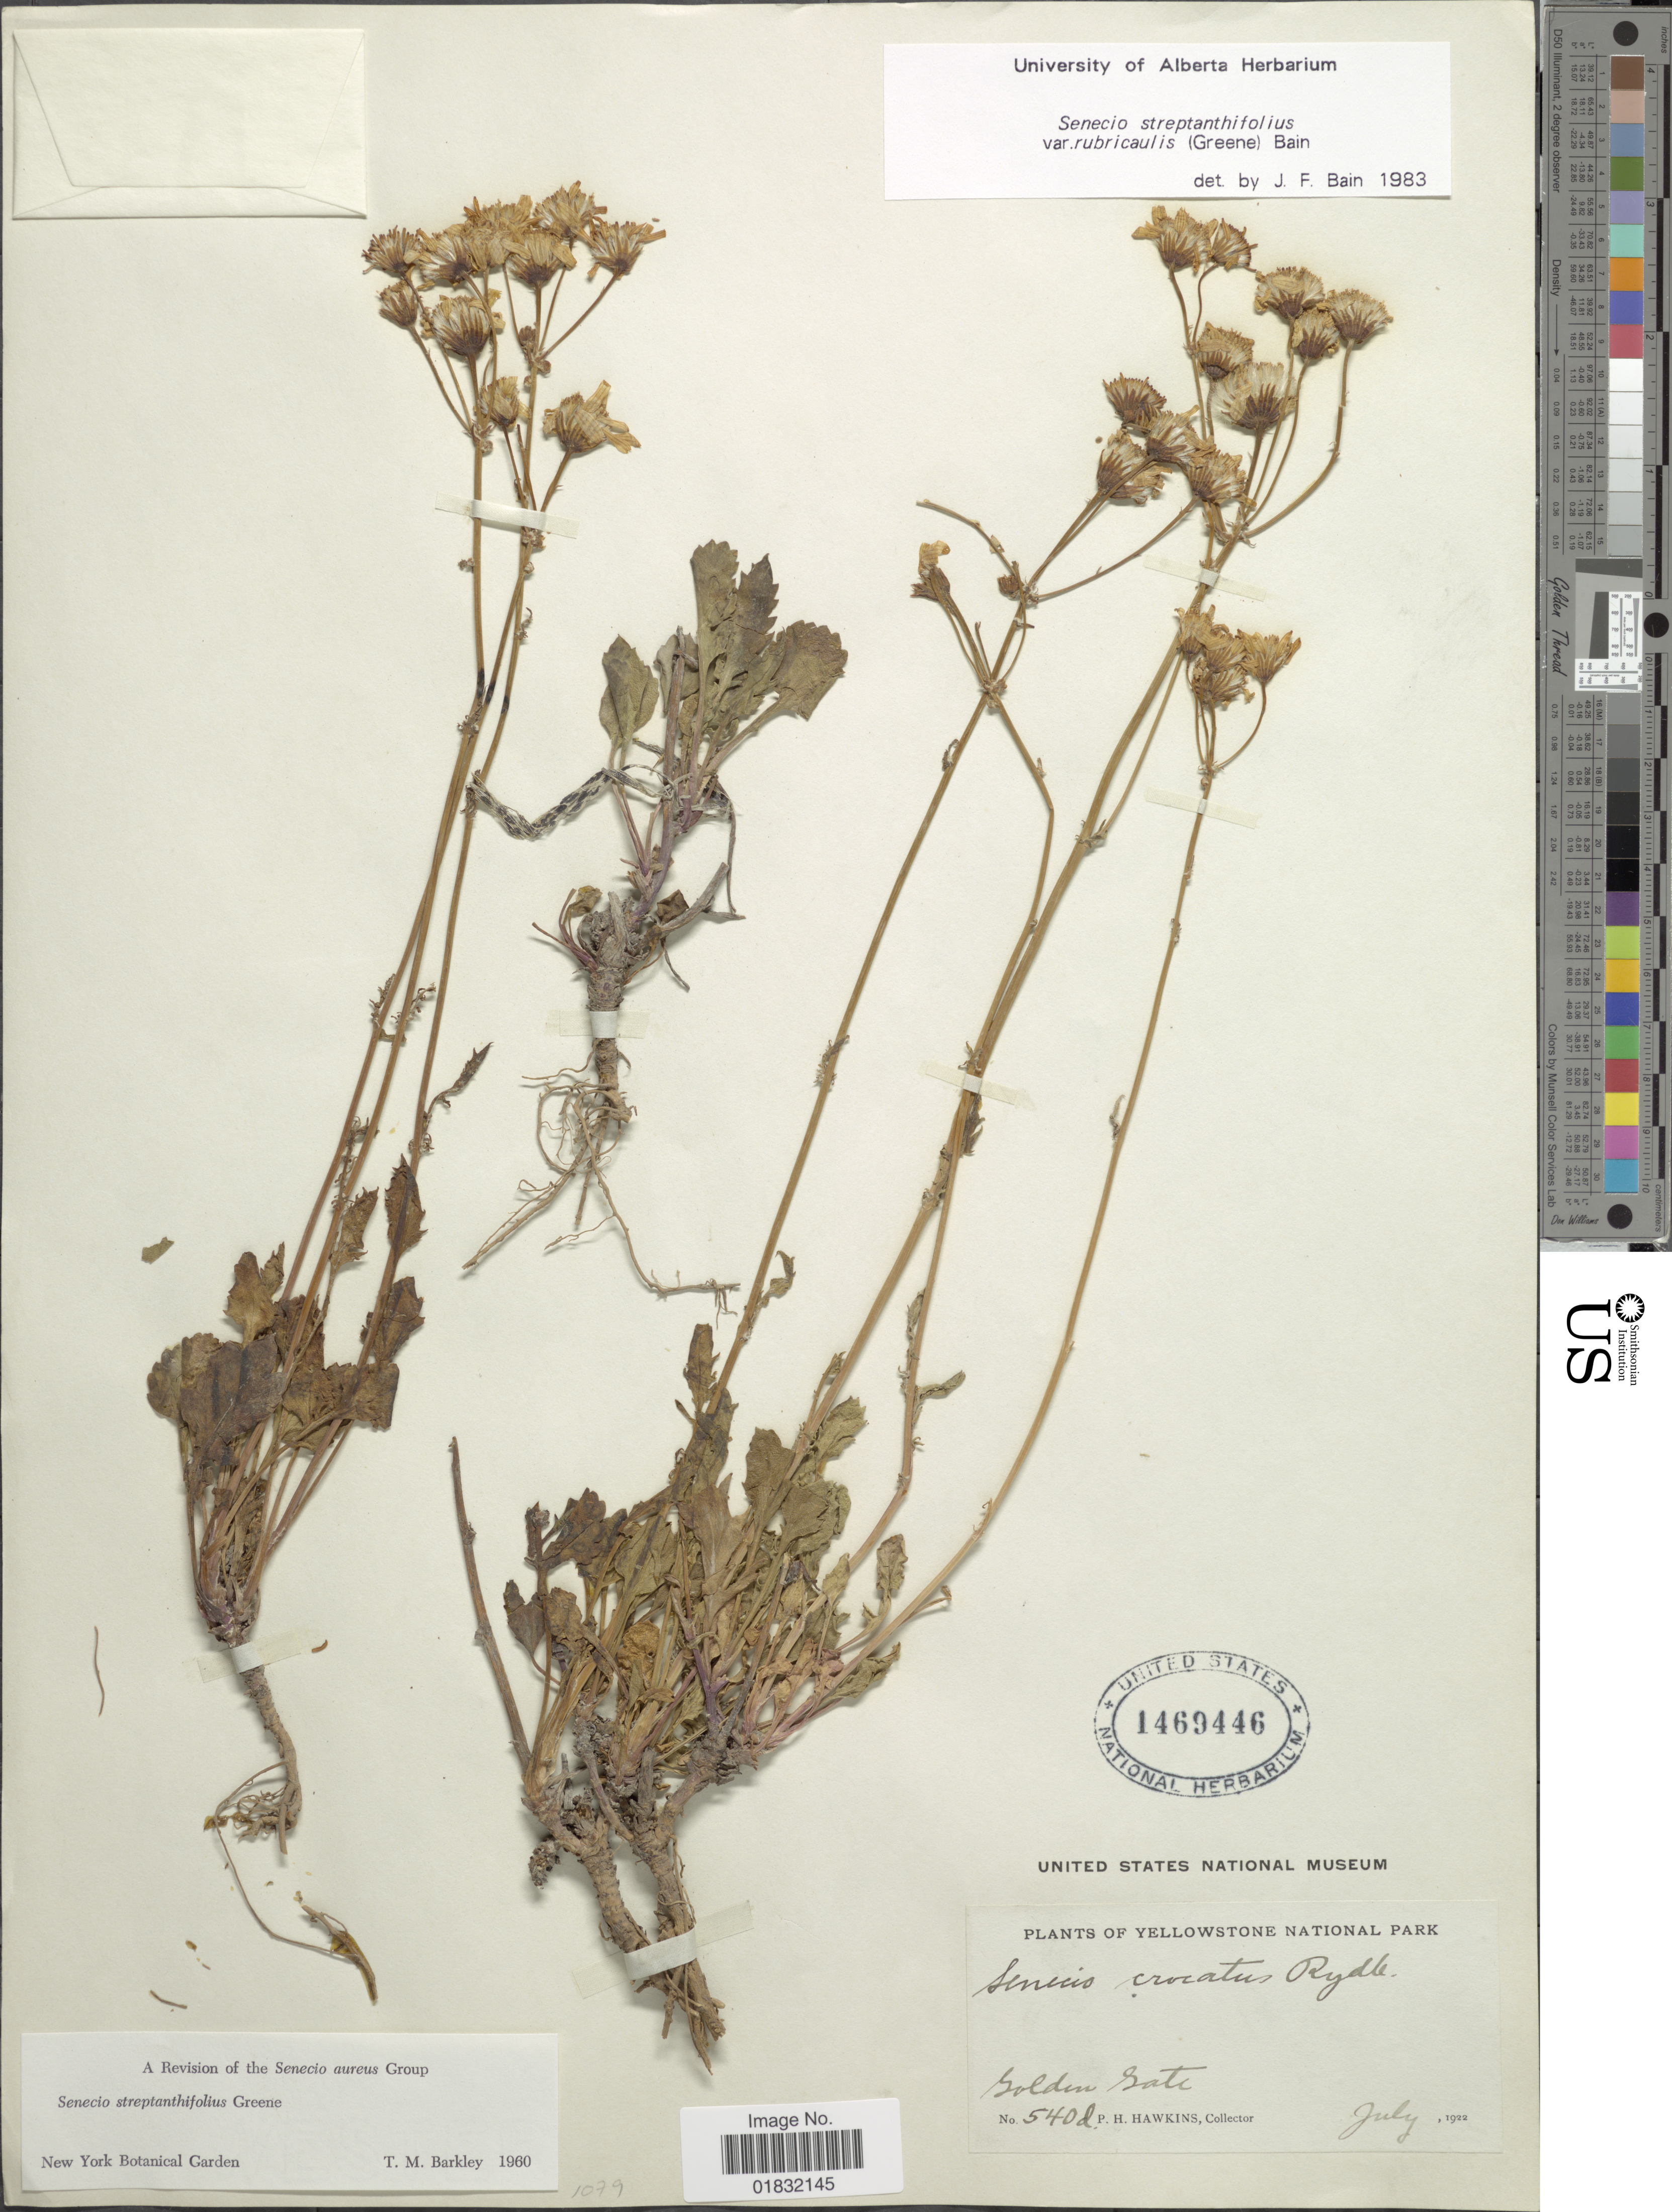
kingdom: Plantae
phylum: Tracheophyta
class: Magnoliopsida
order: Asterales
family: Asteraceae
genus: Packera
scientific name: Packera streptanthifolia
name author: (Greene) W.A. Weber & Á. Löve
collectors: P. Hawkins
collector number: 540d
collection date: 1922-07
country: United States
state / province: Wyoming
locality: Yellowstone National Park, Golden State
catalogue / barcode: US 1469446